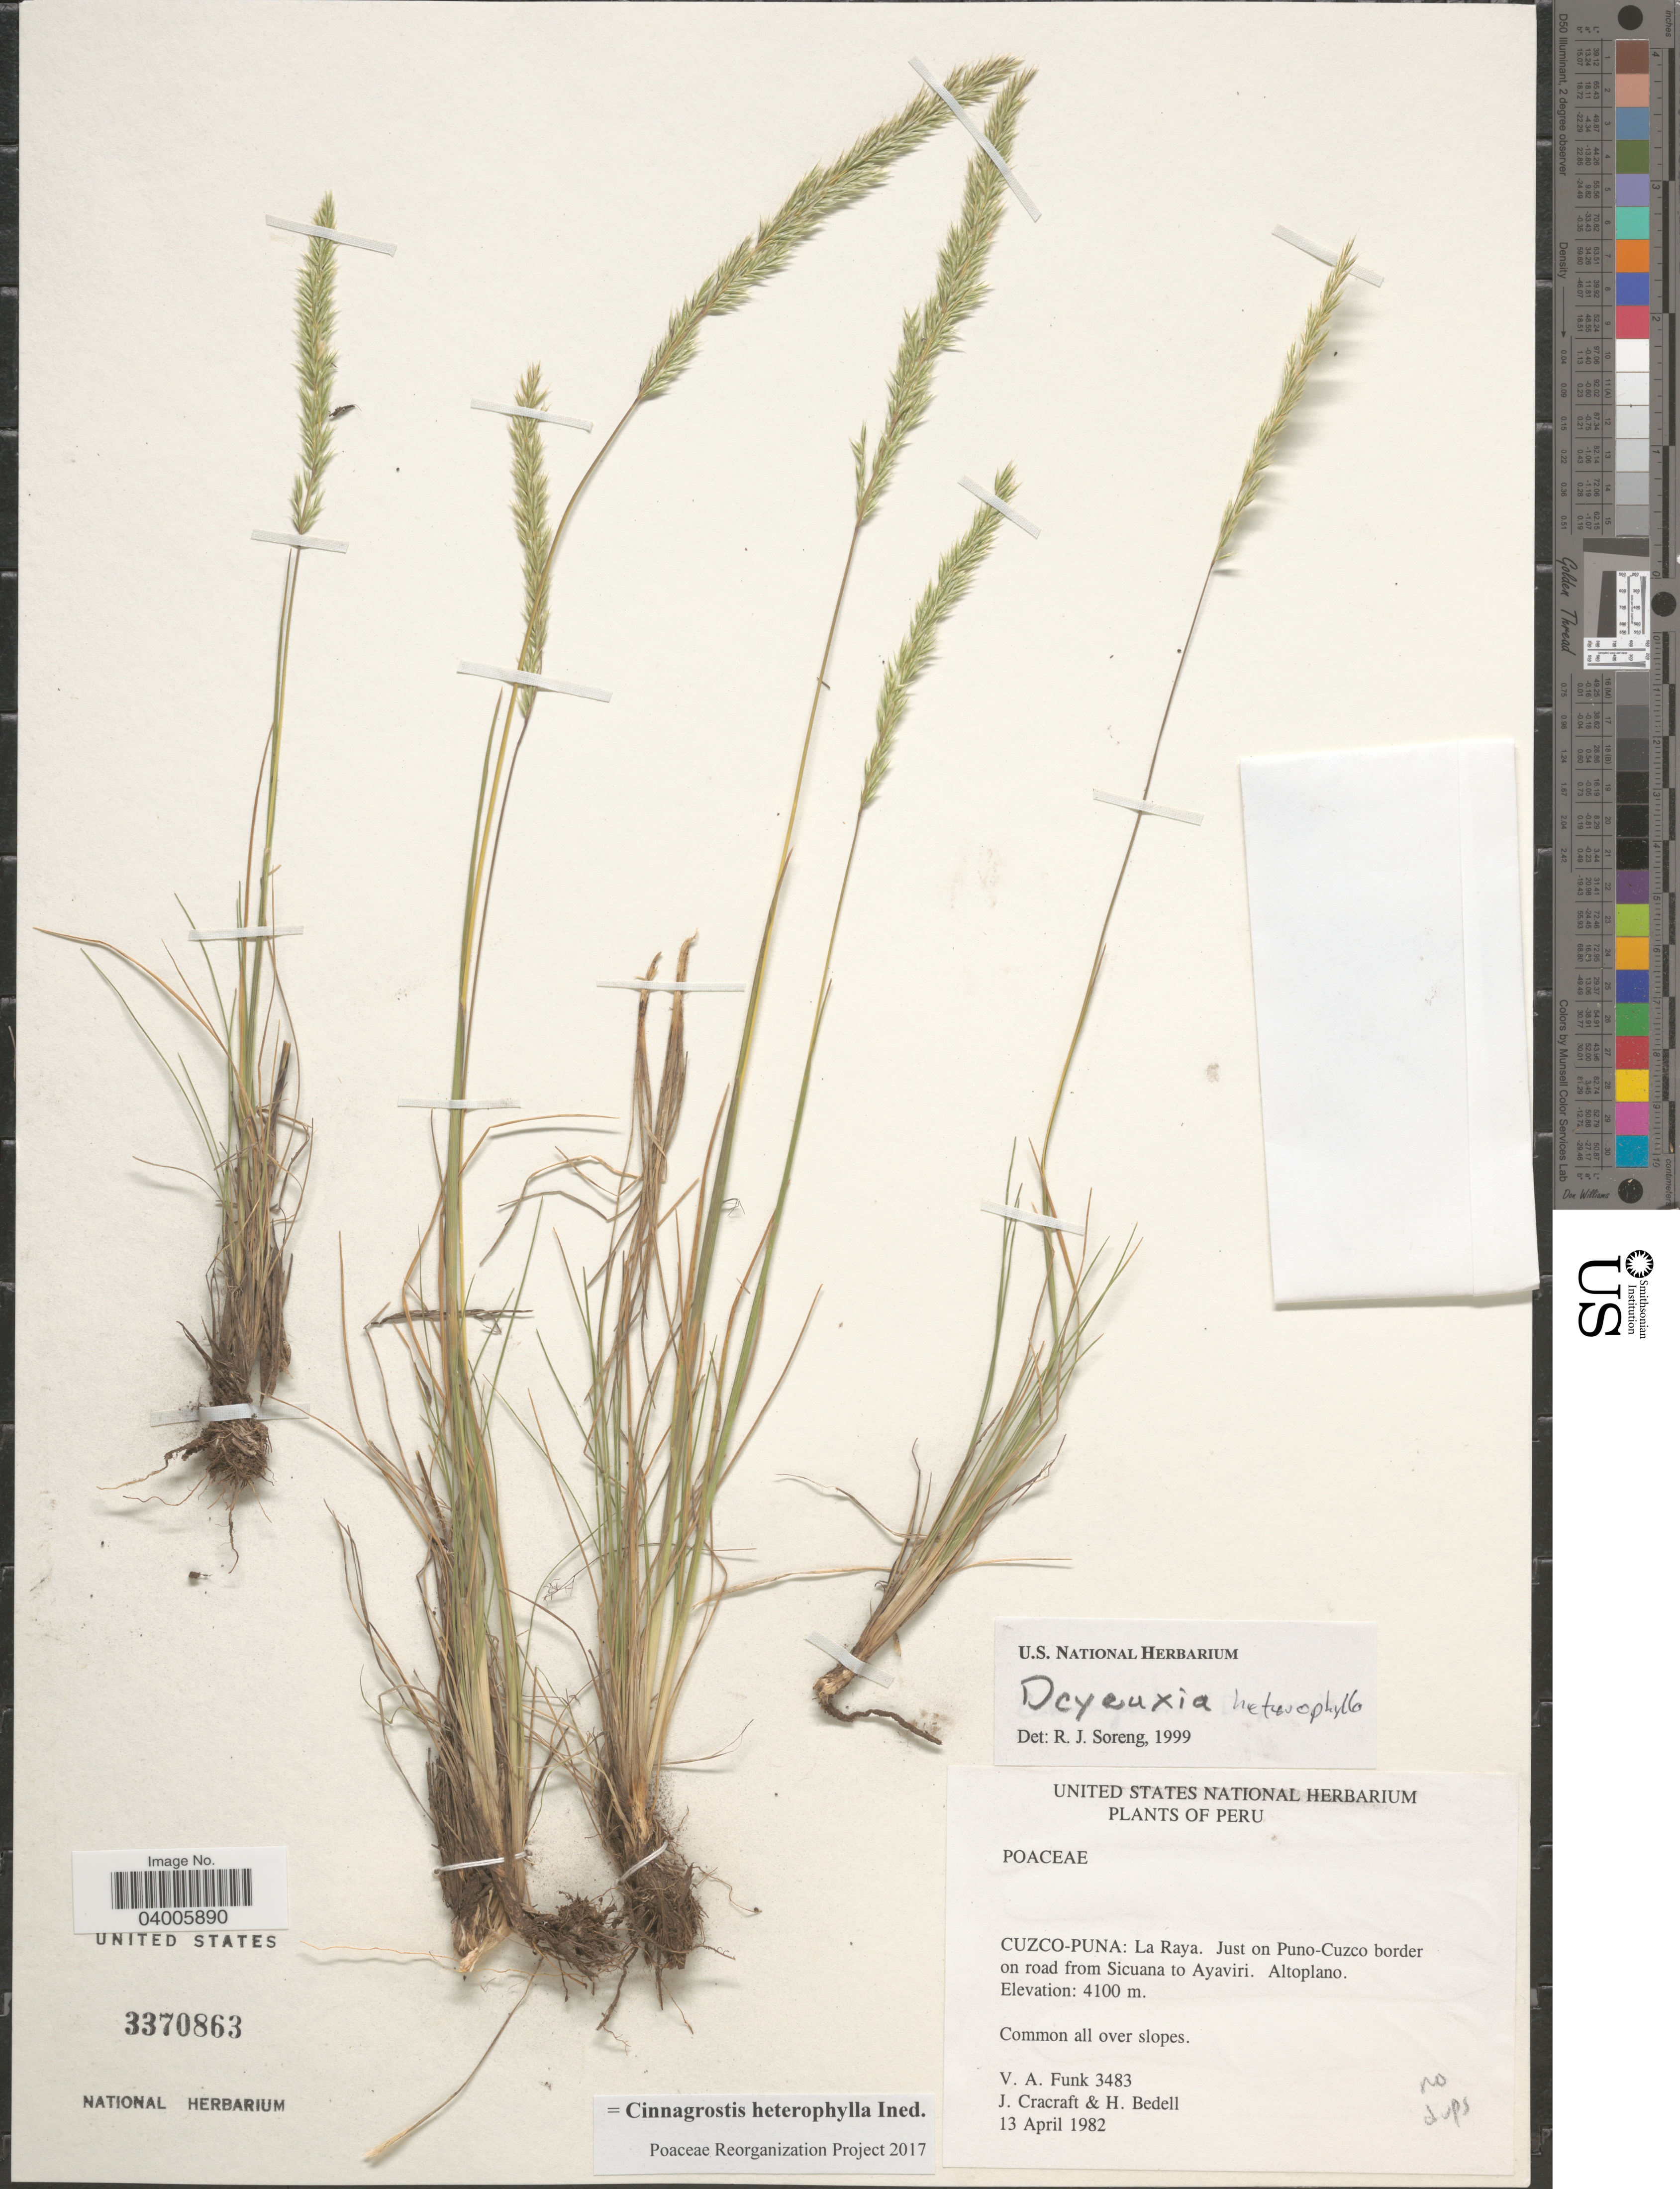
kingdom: Plantae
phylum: Tracheophyta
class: Liliopsida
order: Poales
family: Poaceae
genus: Cinnagrostis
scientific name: Cinnagrostis heterophylla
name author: (Wedd.) P.M. Peterson et al.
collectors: V. Funk, J. L. Cracraft & H. Bedell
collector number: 3483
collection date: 1982-04-13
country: Peru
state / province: Cusco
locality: Cuzco-Puna: La Raya. Just on Puno-Cuzco border on road from Sicuana to Ayaviri.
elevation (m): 4100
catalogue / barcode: US 3370863